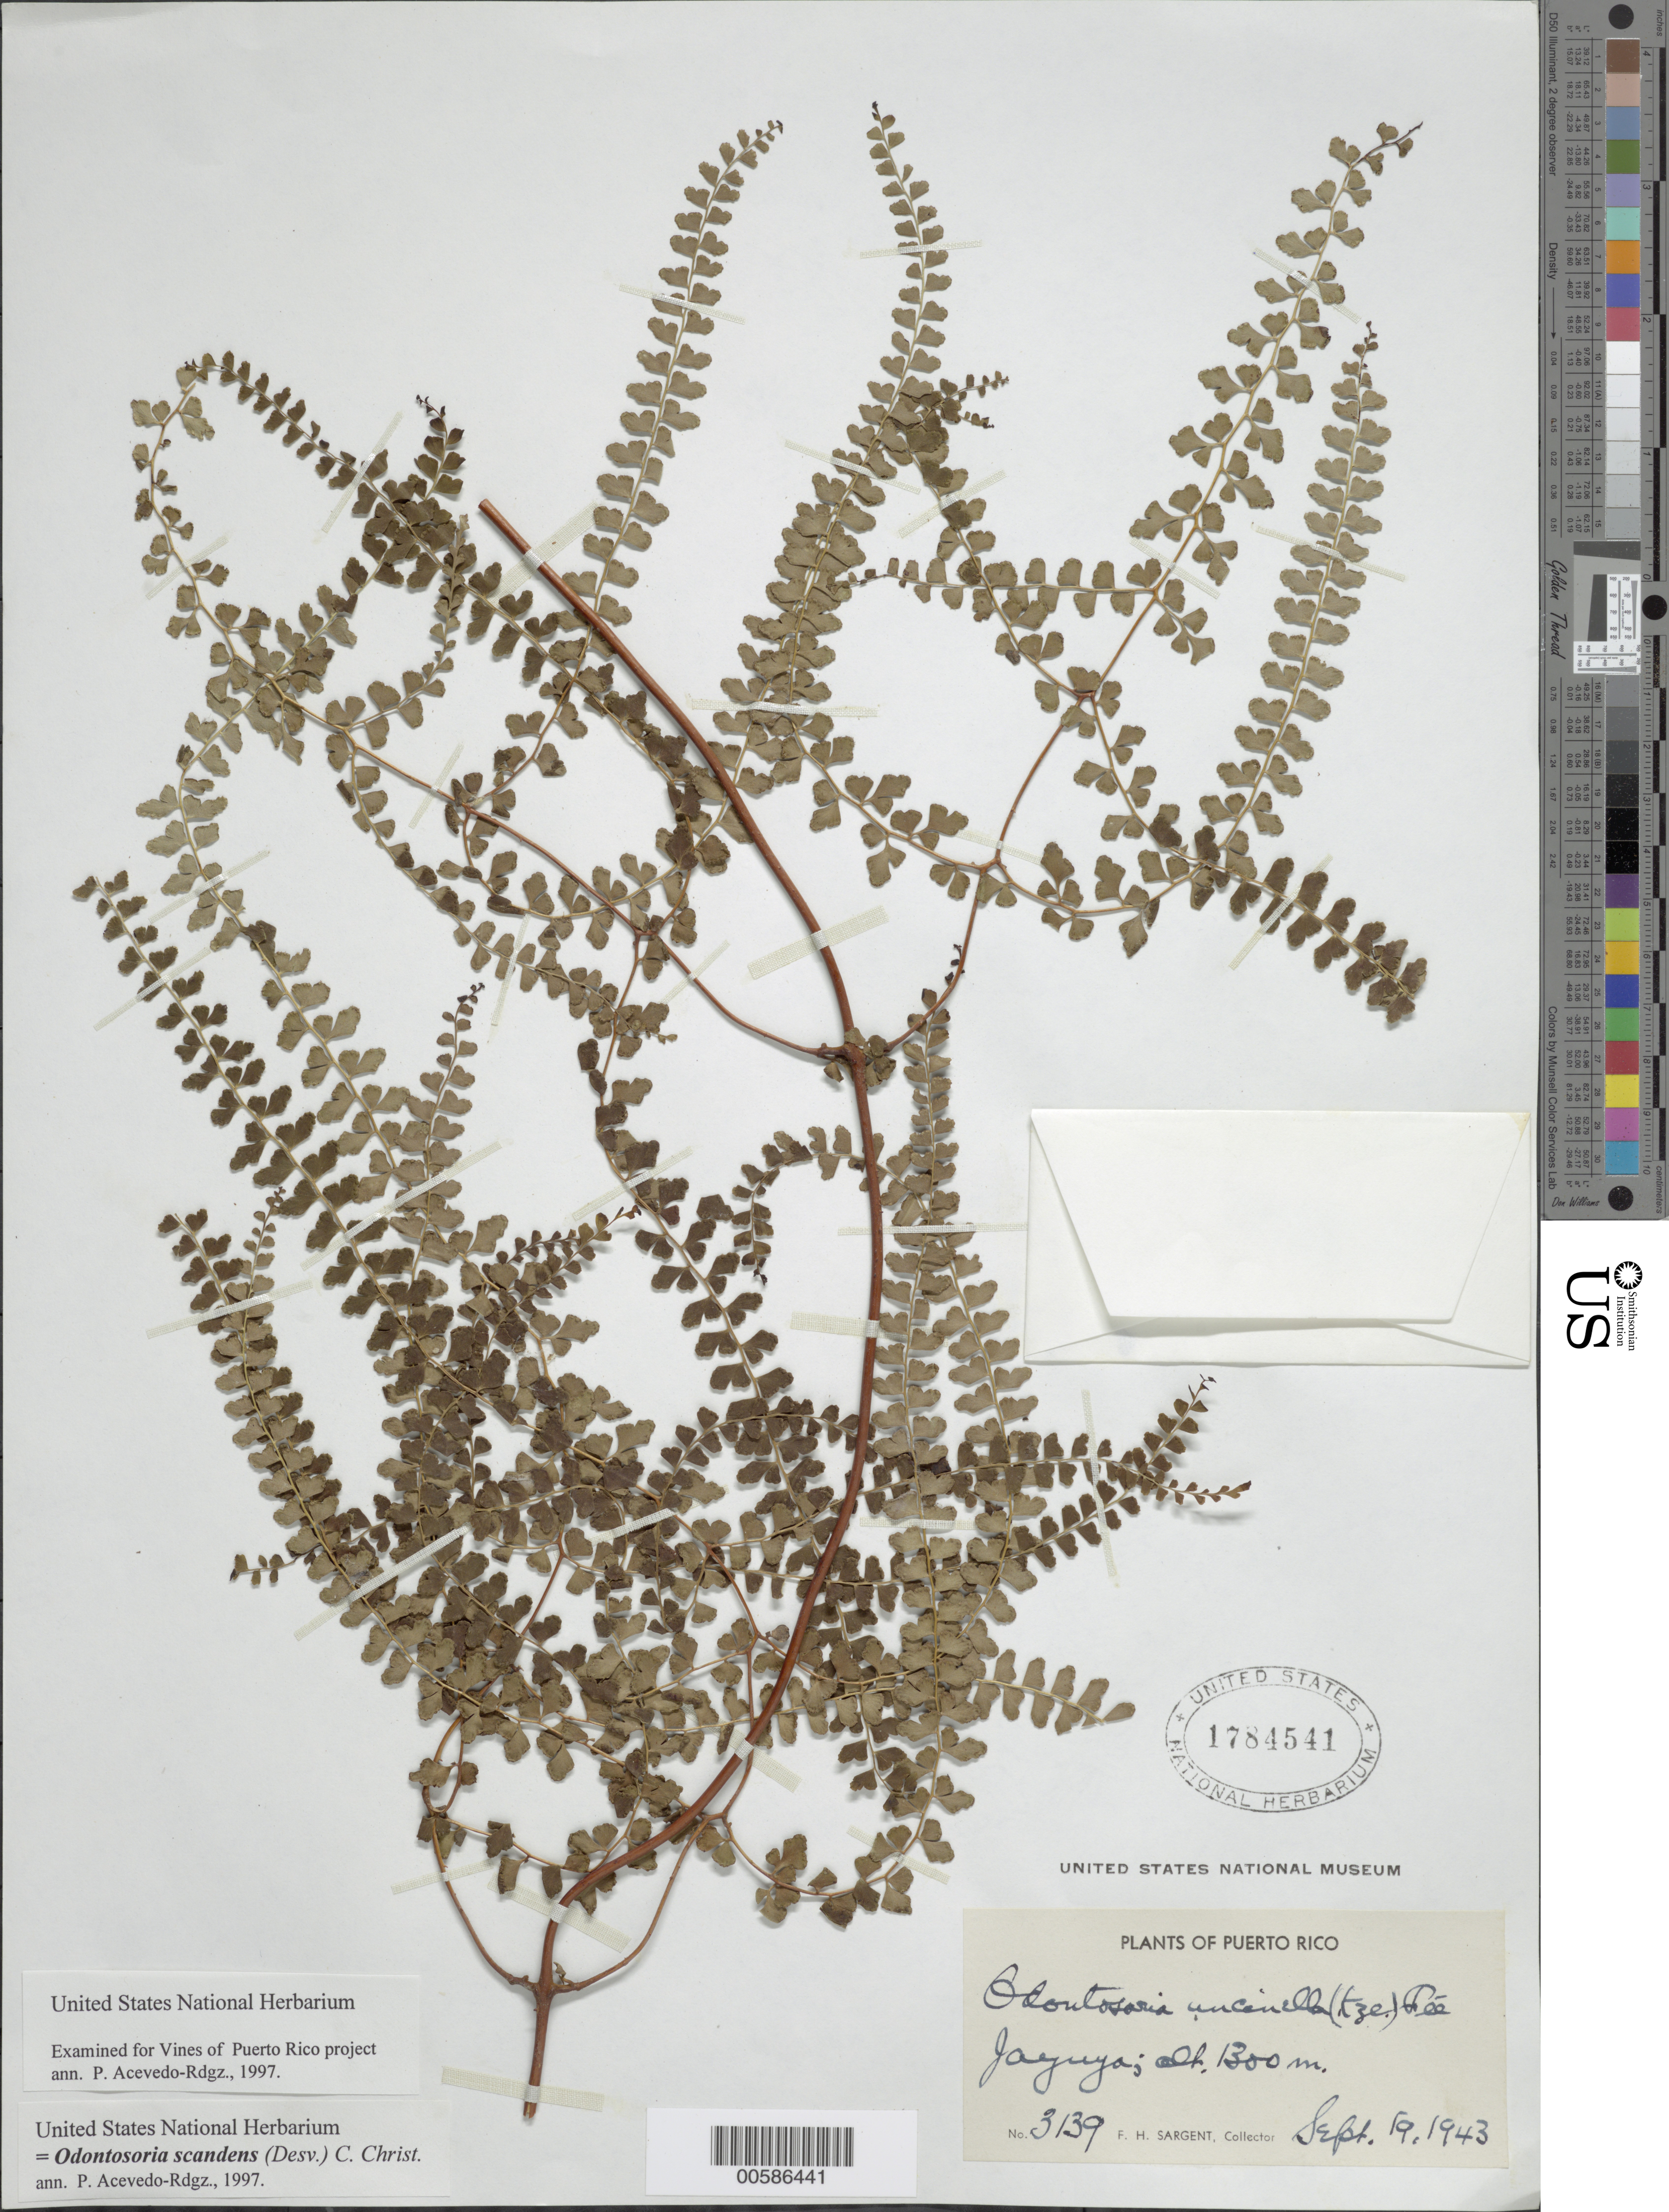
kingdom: Plantae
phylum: Tracheophyta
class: Polypodiopsida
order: Polypodiales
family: Lindsaeaceae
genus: Odontosoria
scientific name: Odontosoria scandens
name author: (Desv.) C. Chr.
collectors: F. H. Sargent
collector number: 3139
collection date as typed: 19 Sep 1943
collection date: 1943-09-19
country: Puerto Rico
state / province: Jayuya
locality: Jayuya.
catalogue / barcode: US 1784541